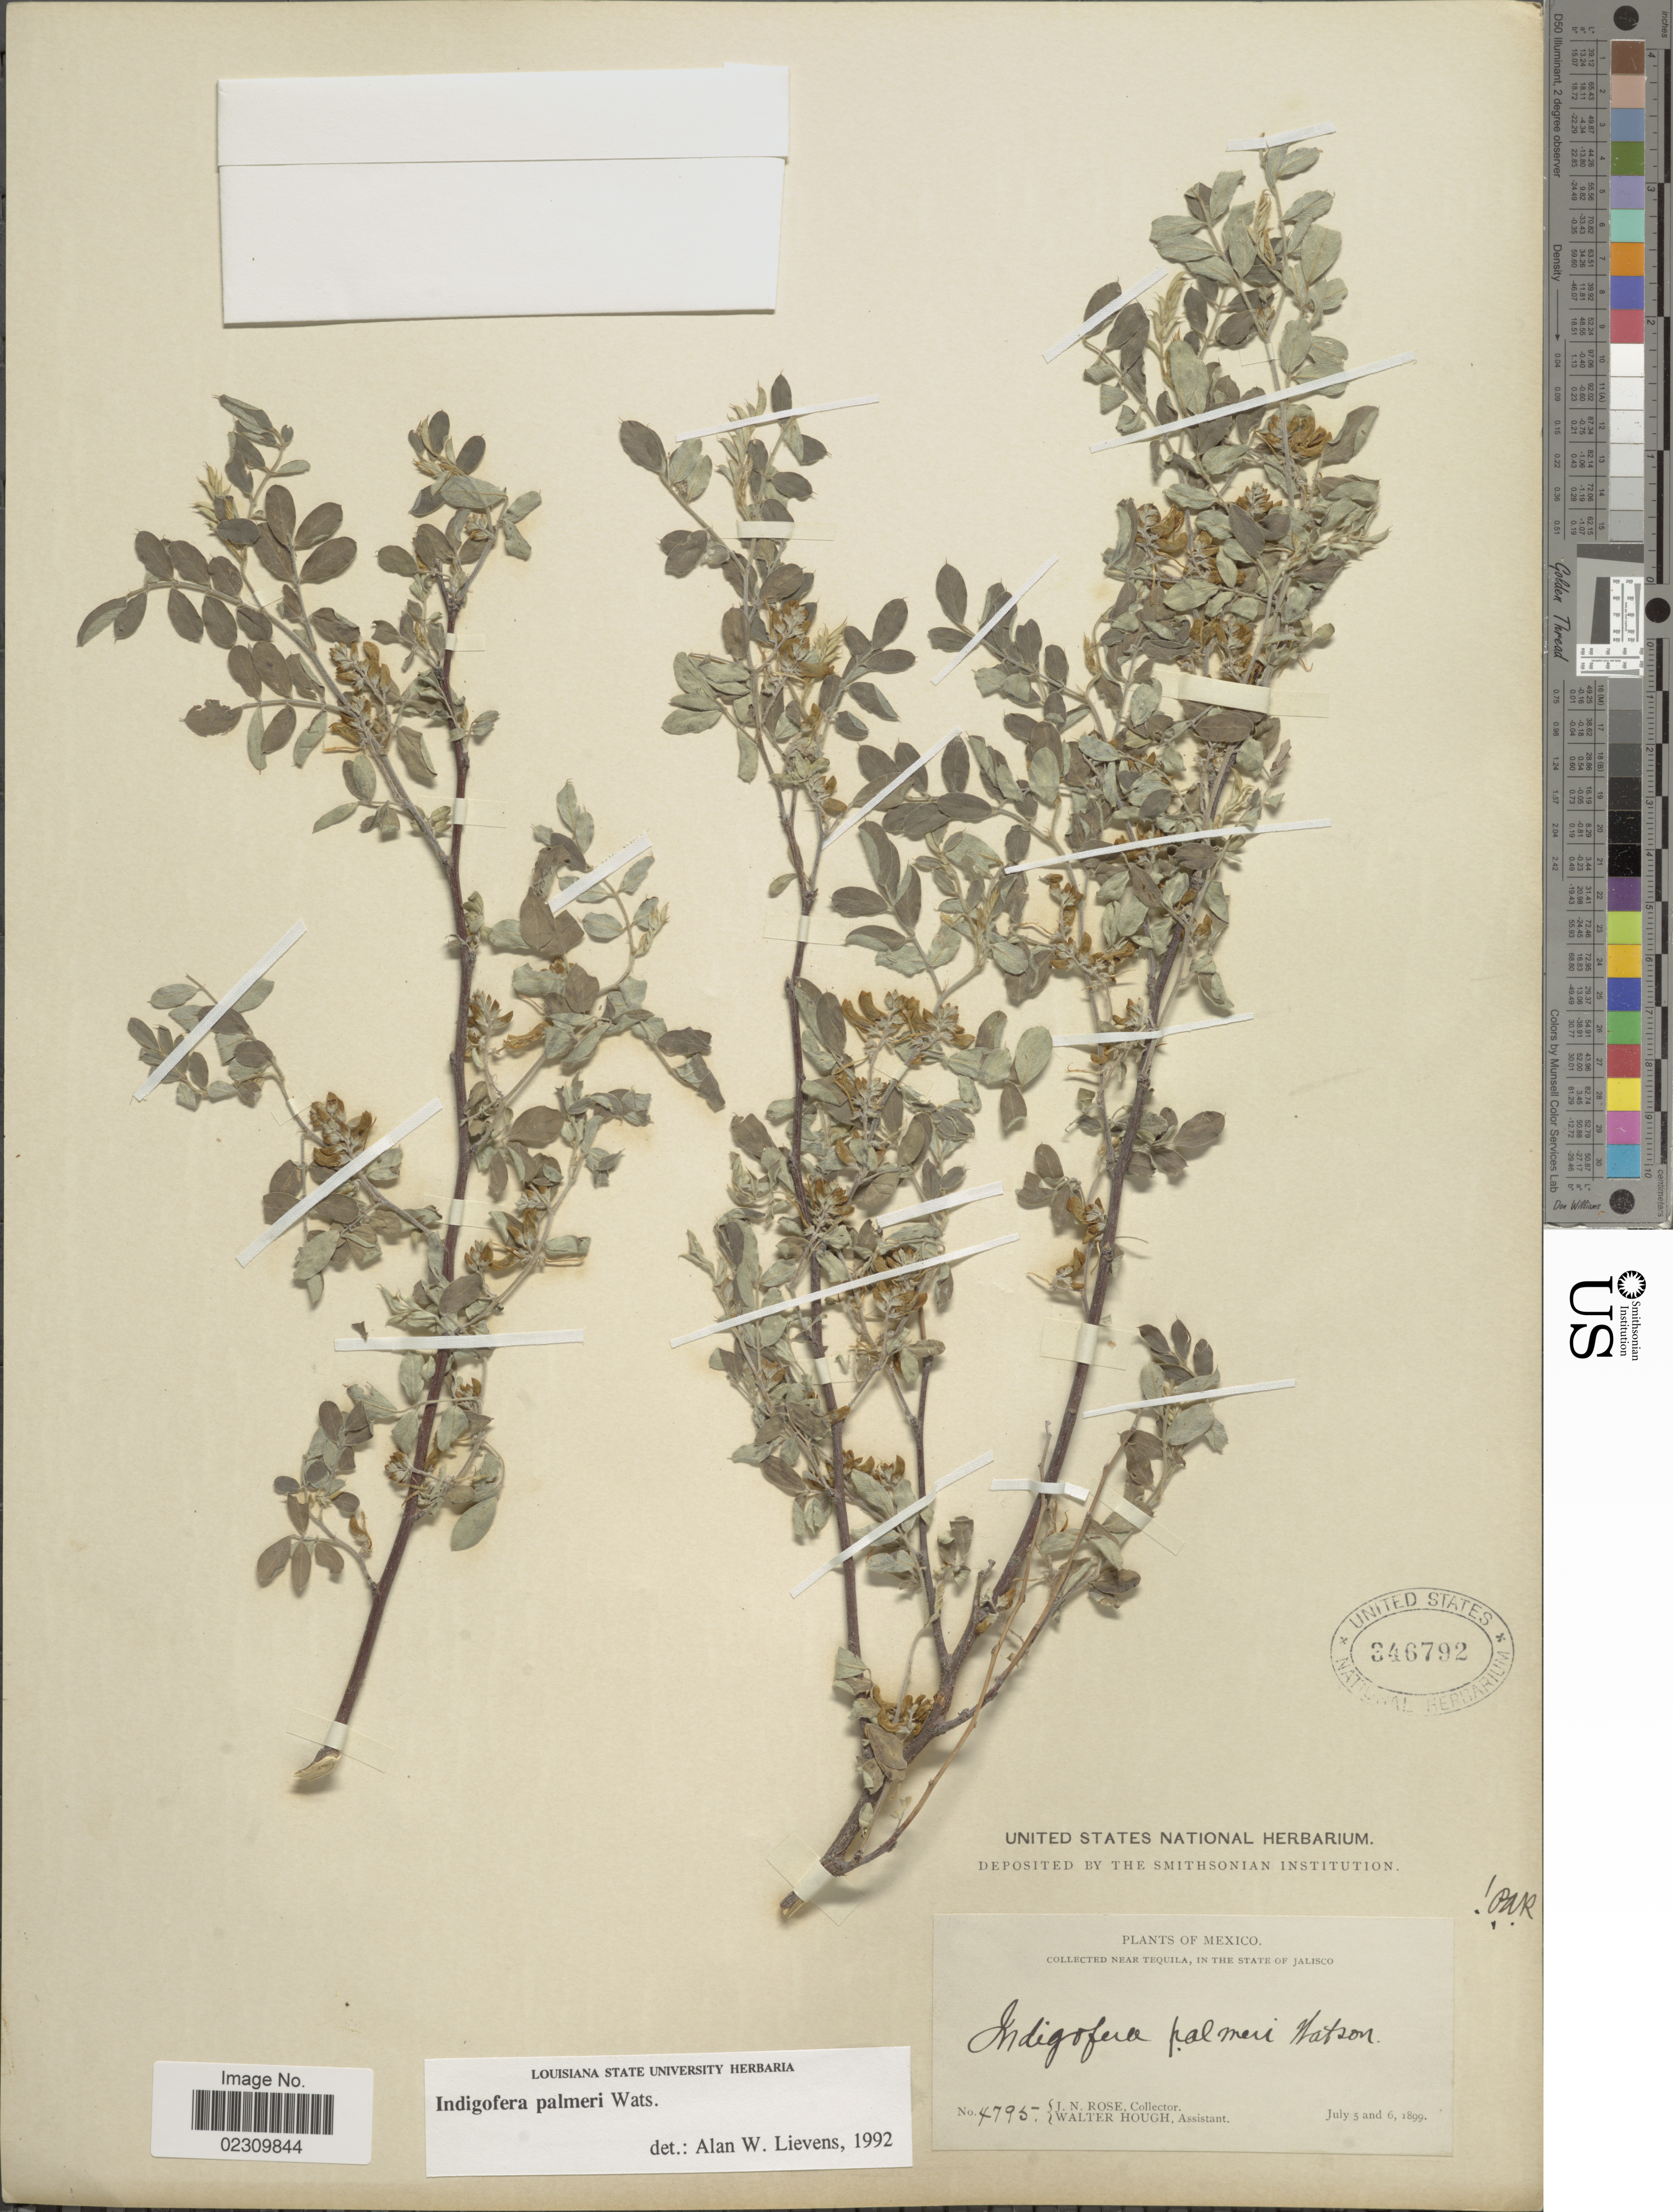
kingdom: Plantae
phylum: Tracheophyta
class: Magnoliopsida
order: Fabales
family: Fabaceae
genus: Indigofera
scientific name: Indigofera palmeri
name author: S. Watson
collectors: J. N. Rose & W. Hough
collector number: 4795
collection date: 1899-07-05/1899-07-06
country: Mexico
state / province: Jalisco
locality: Near Tequila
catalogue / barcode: US 346792